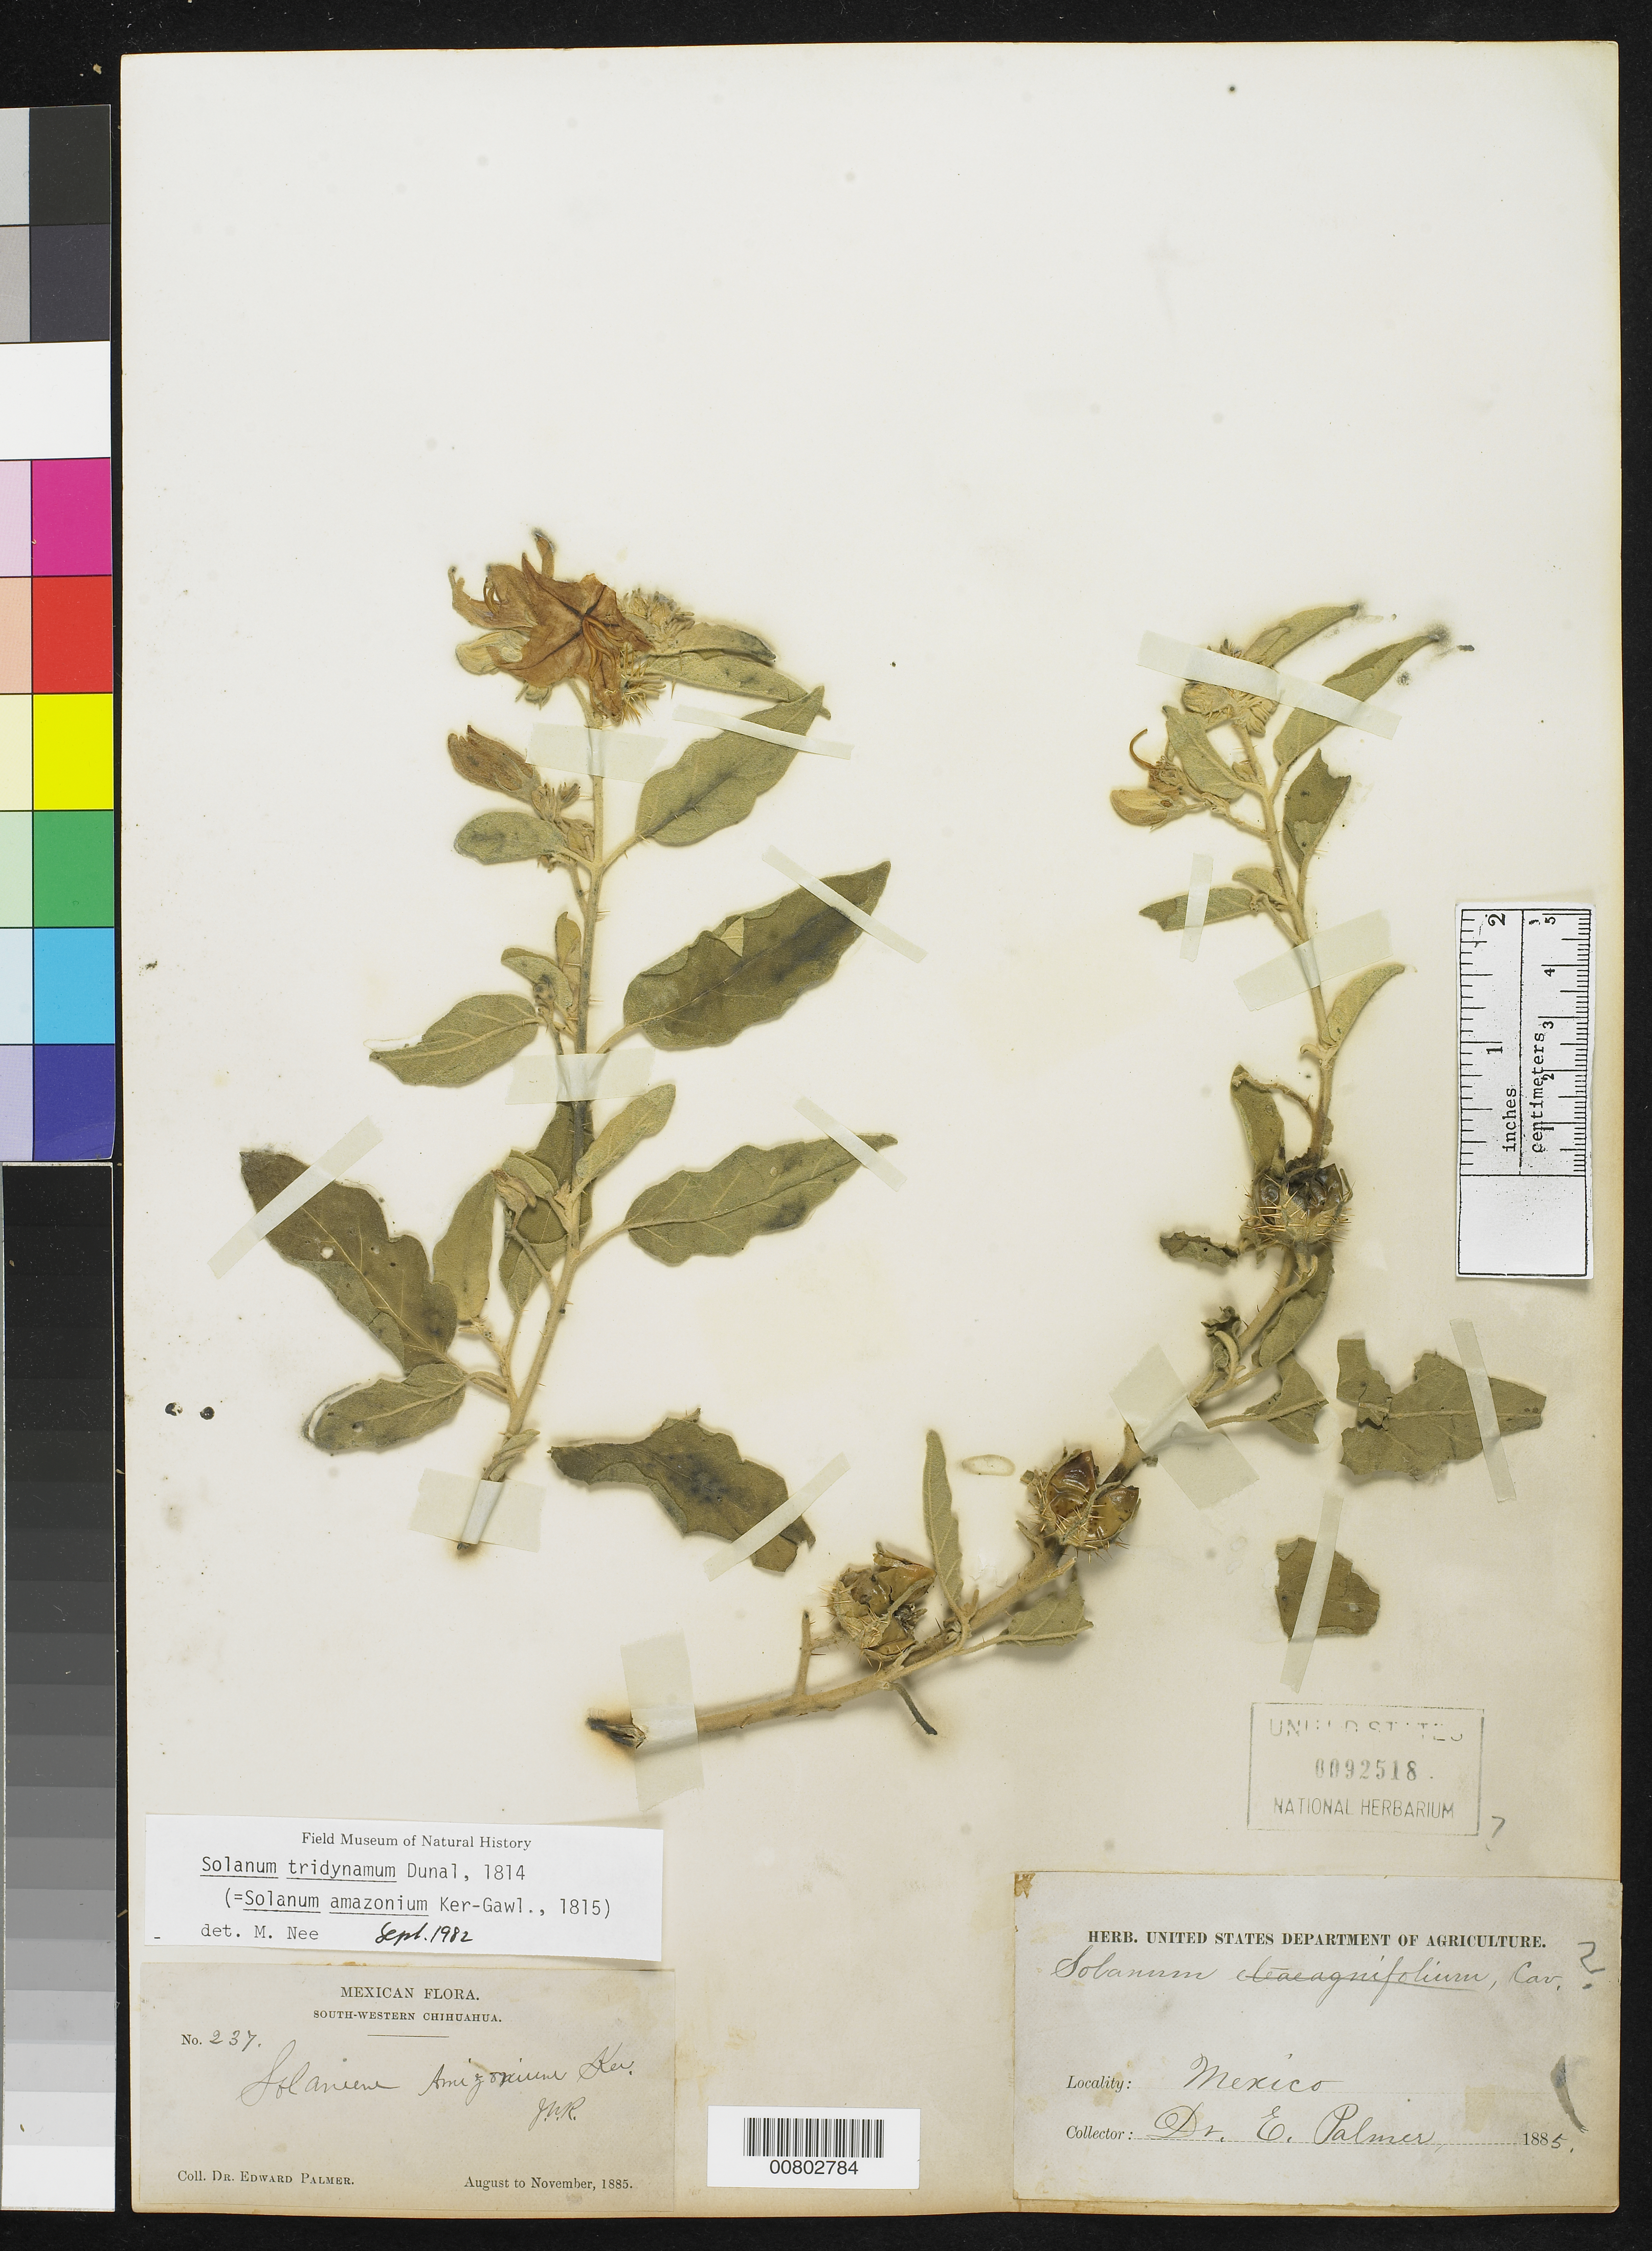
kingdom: Plantae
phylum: Tracheophyta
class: Magnoliopsida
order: Solanales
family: Solanaceae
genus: Solanum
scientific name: Solanum tridynamum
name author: Dunal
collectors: E. Palmer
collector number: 237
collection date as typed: Aug 1885 to -- Nov 1885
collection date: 1885-08/1885-11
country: Mexico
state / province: Chihuahua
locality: South-Western Chihuahua.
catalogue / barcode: US 92518